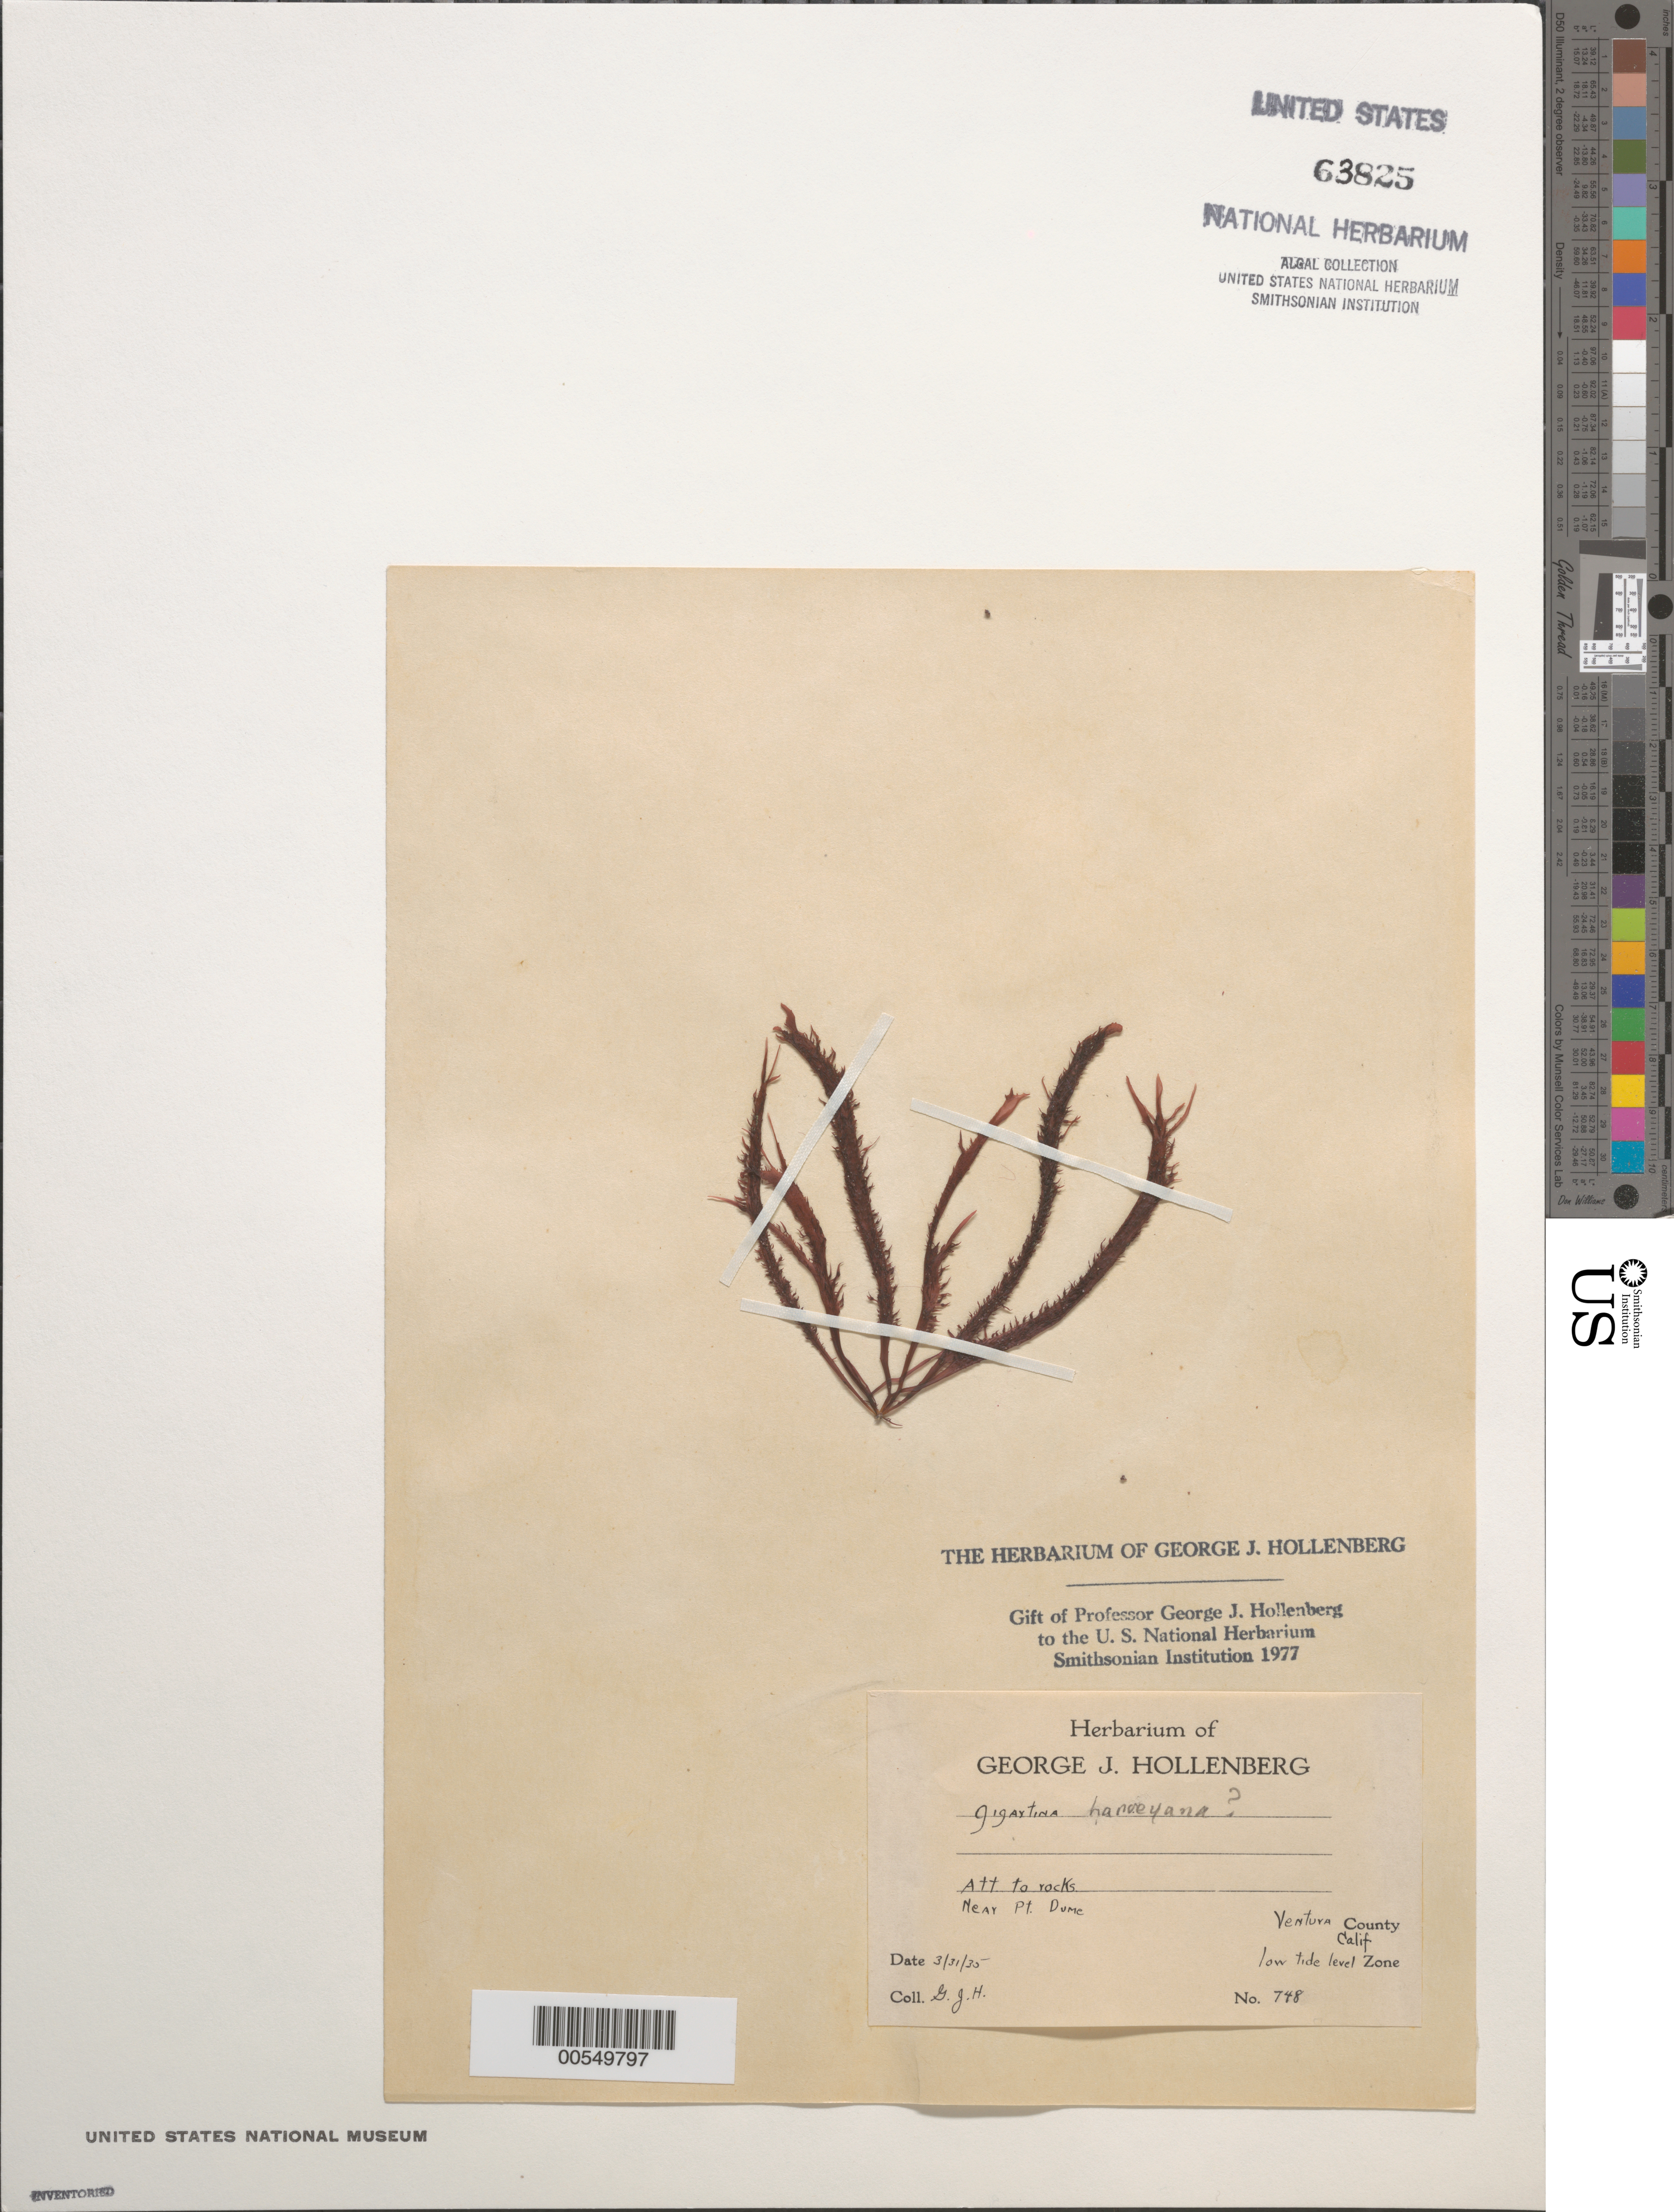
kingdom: Plantae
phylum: Rhodophyta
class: Florideophyceae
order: Gigartinales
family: Gigartinaceae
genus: Chondracanthus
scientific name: Chondracanthus harveyanus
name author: (Kütz.) Guiry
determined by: Algae name updating Project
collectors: G. Hollenberg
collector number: GJH 748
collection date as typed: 31 Mar 1935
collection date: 1935-03-31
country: United States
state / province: California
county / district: Ventura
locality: Near Point Dume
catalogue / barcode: US 63825